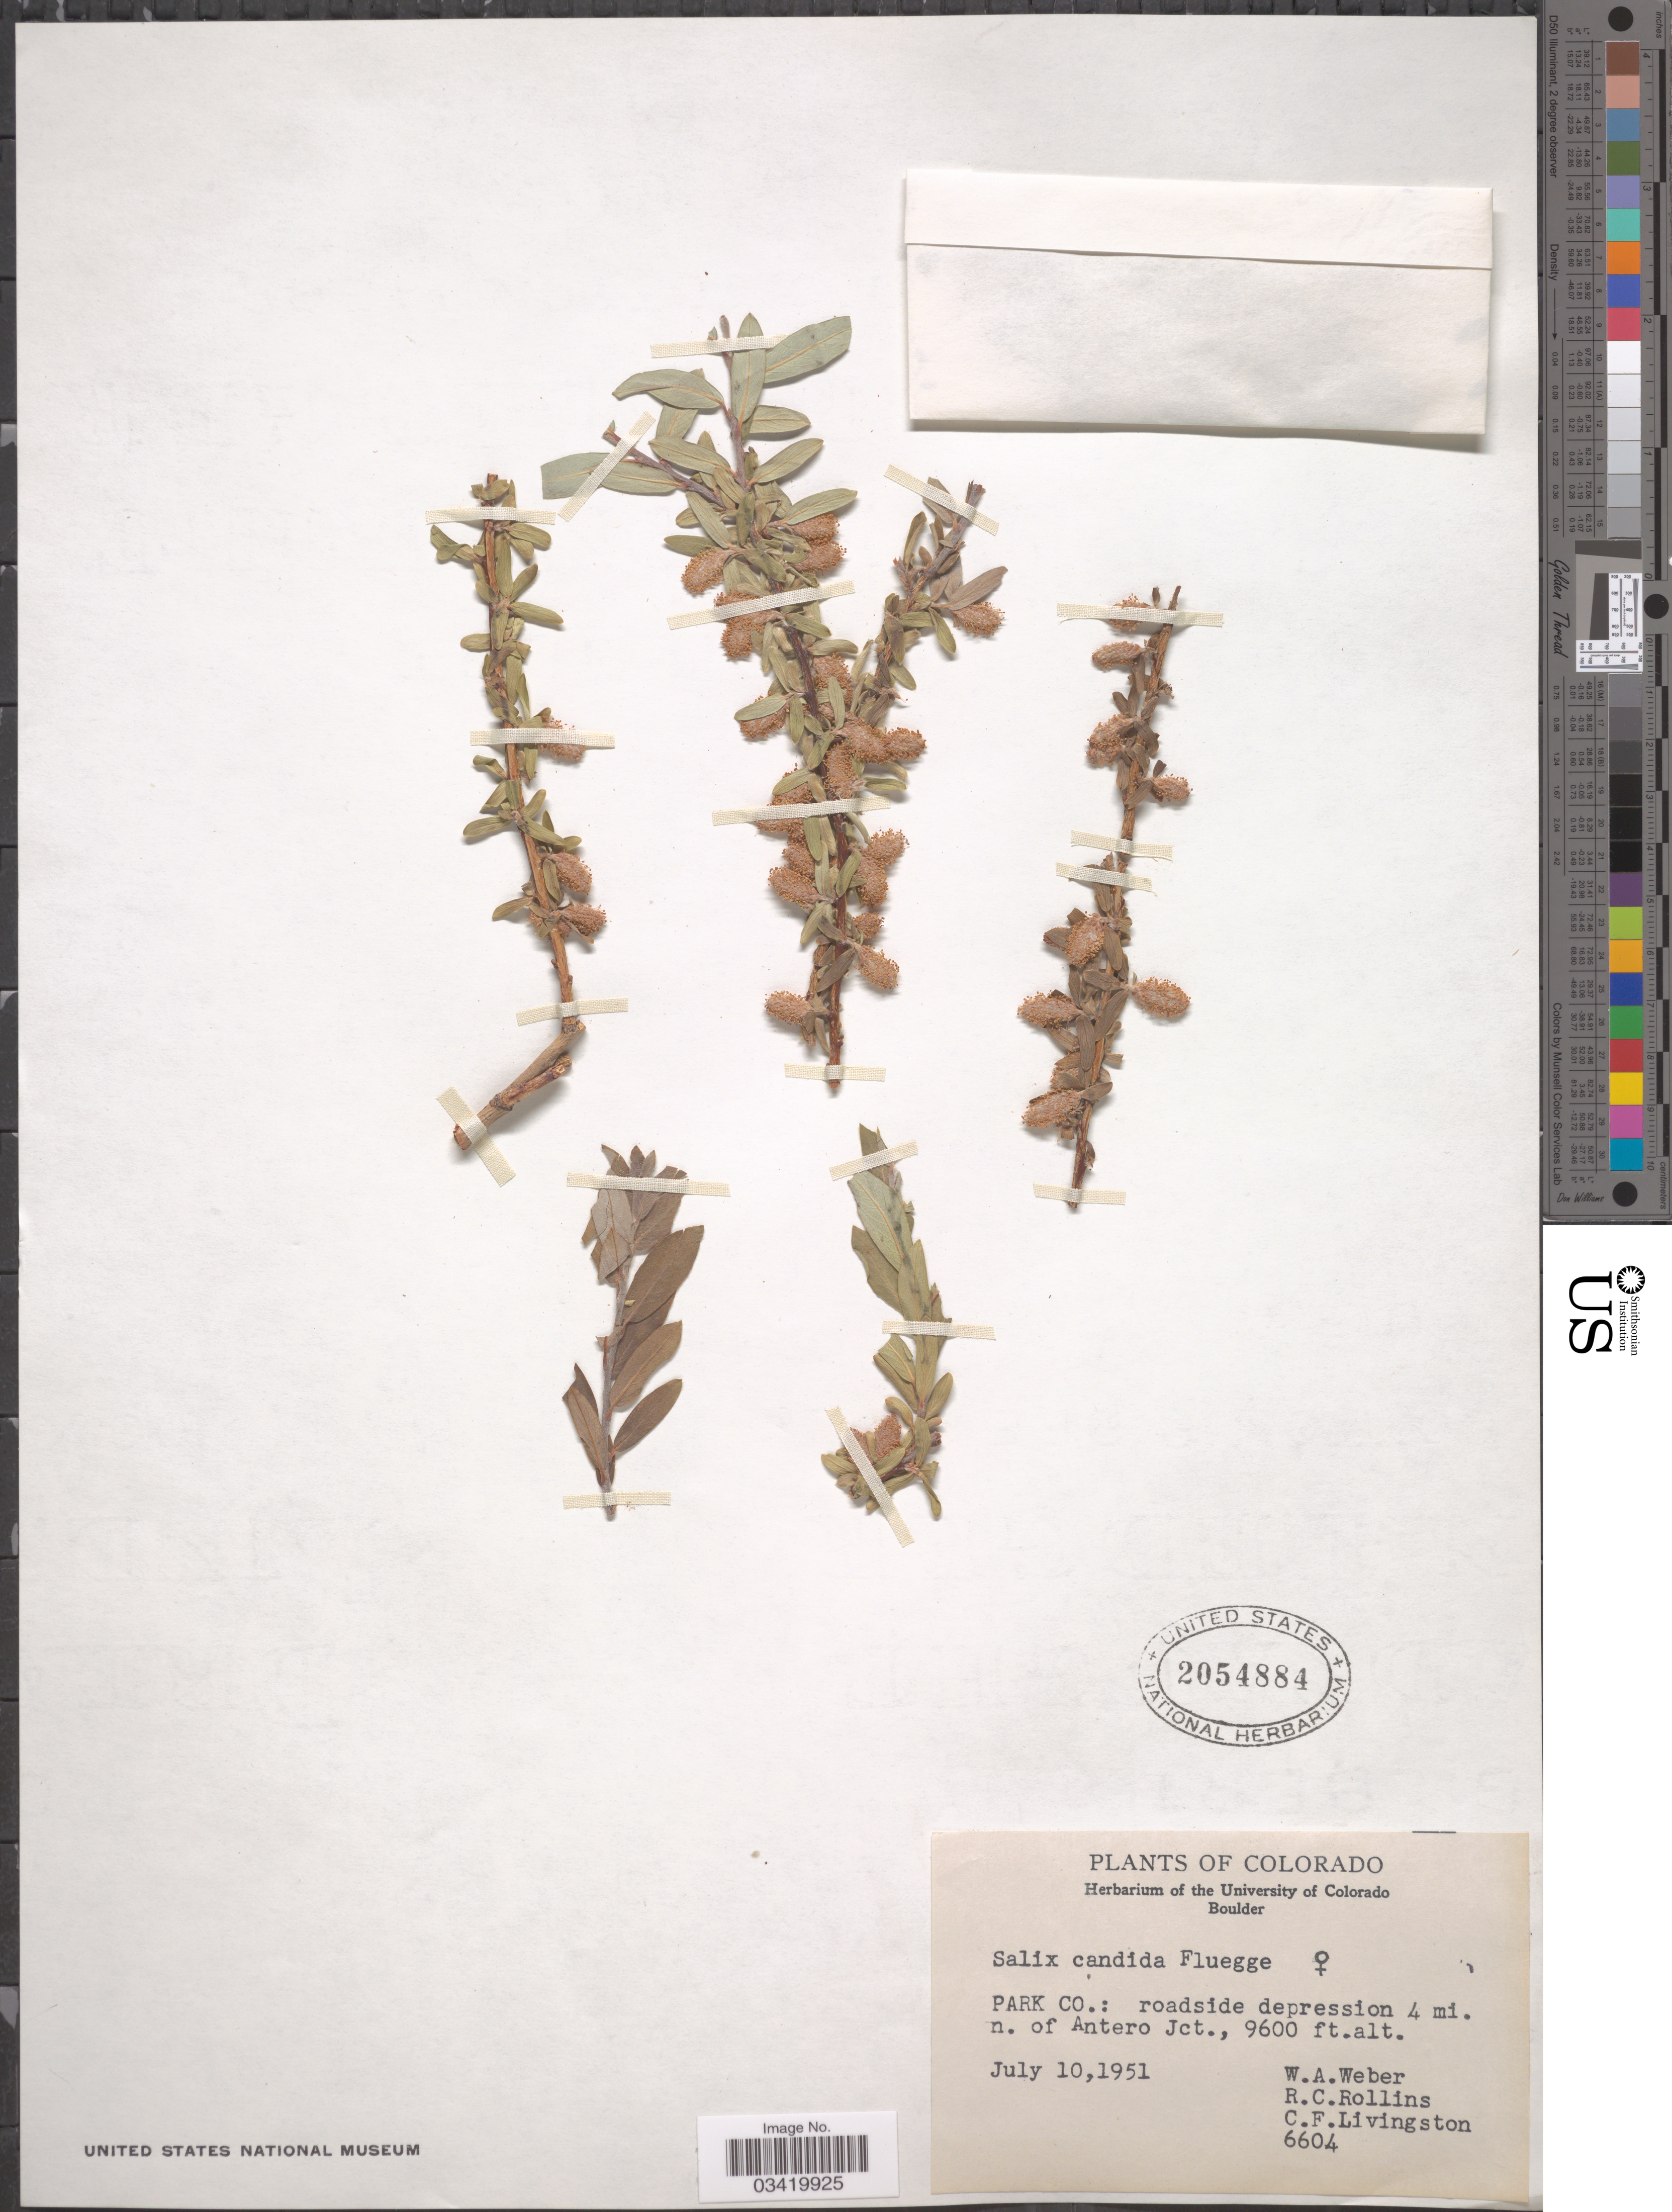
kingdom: Plantae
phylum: Tracheophyta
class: Magnoliopsida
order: Malpighiales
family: Salicaceae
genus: Salix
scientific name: Salix candida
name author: Flüggé ex Willd.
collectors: W. A. Weber, R. C. Rollins & C. Livingston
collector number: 6604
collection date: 1951-07-10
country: United States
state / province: Colorado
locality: Park Co.: roadside depression 4 mi. n. of Antero Jct.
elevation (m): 2926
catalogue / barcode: US 2054884